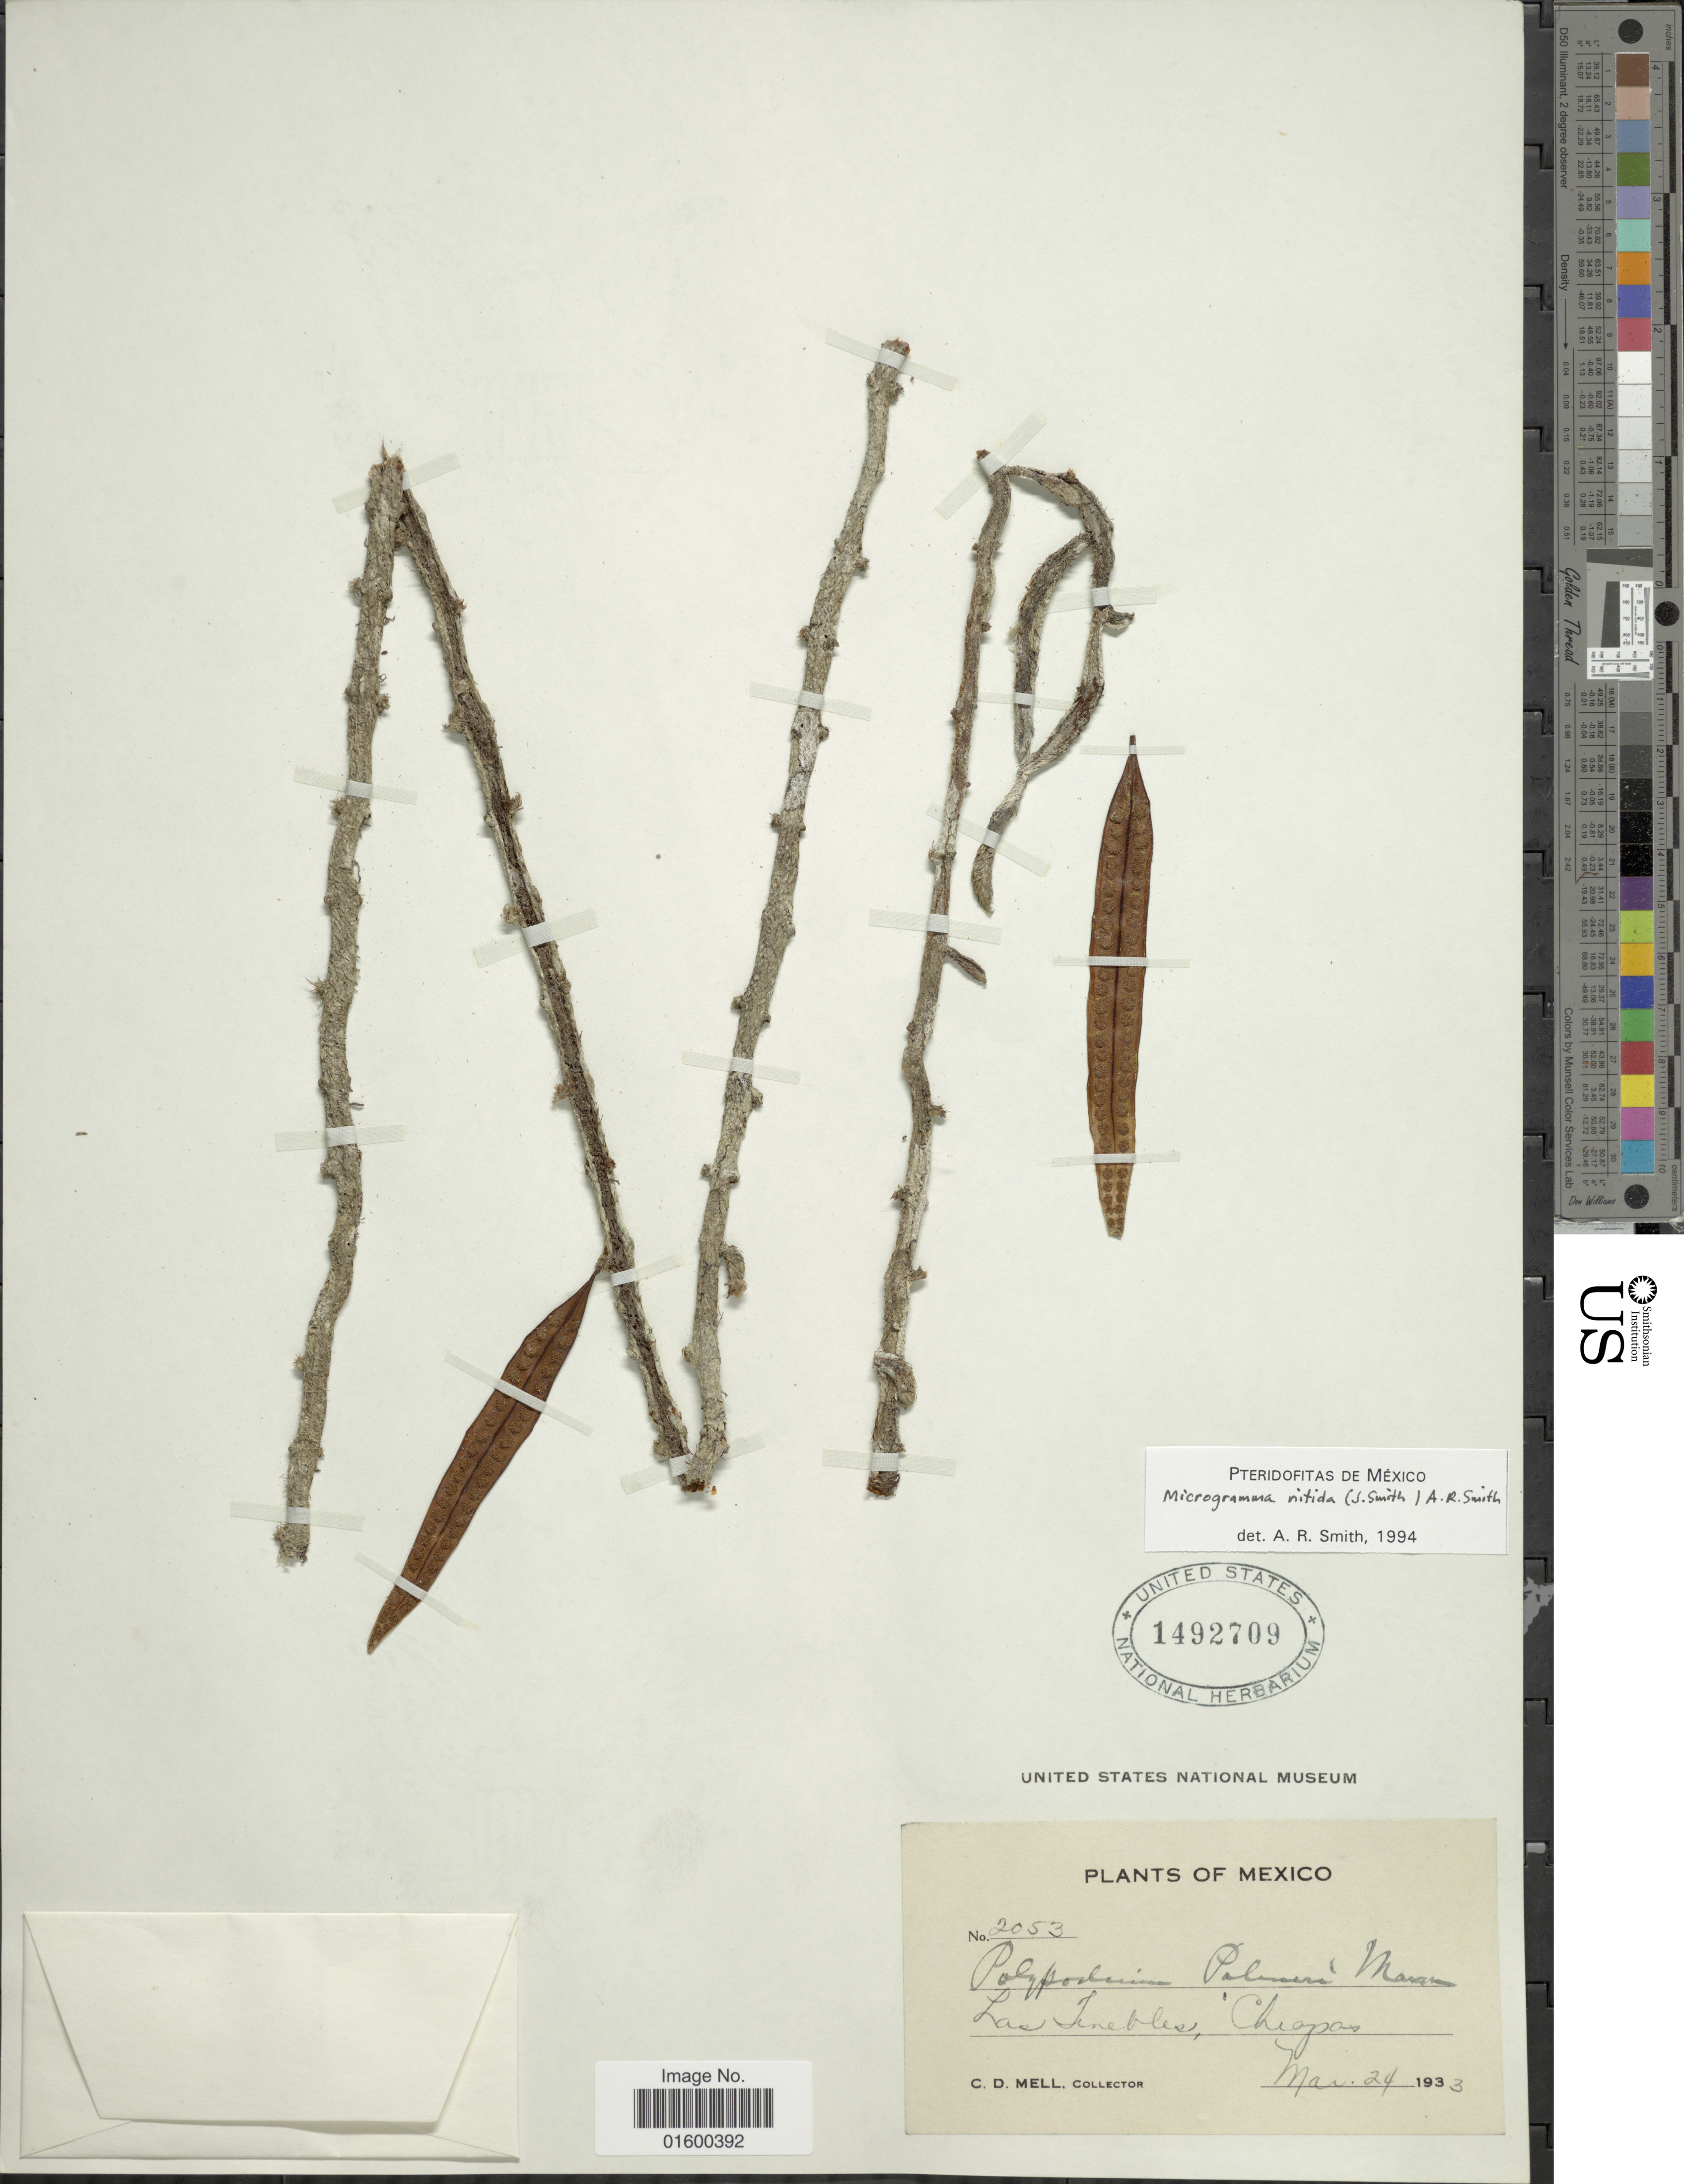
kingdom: Plantae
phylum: Tracheophyta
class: Polypodiopsida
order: Polypodiales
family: Polypodiaceae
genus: Microgramma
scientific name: Microgramma nitida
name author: (J. Sm.) A.R. Sm.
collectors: C. D. Mell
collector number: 2053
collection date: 1933-03-24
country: Mexico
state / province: Chiapas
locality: Las Inebles, Chiapas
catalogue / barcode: US 1492709